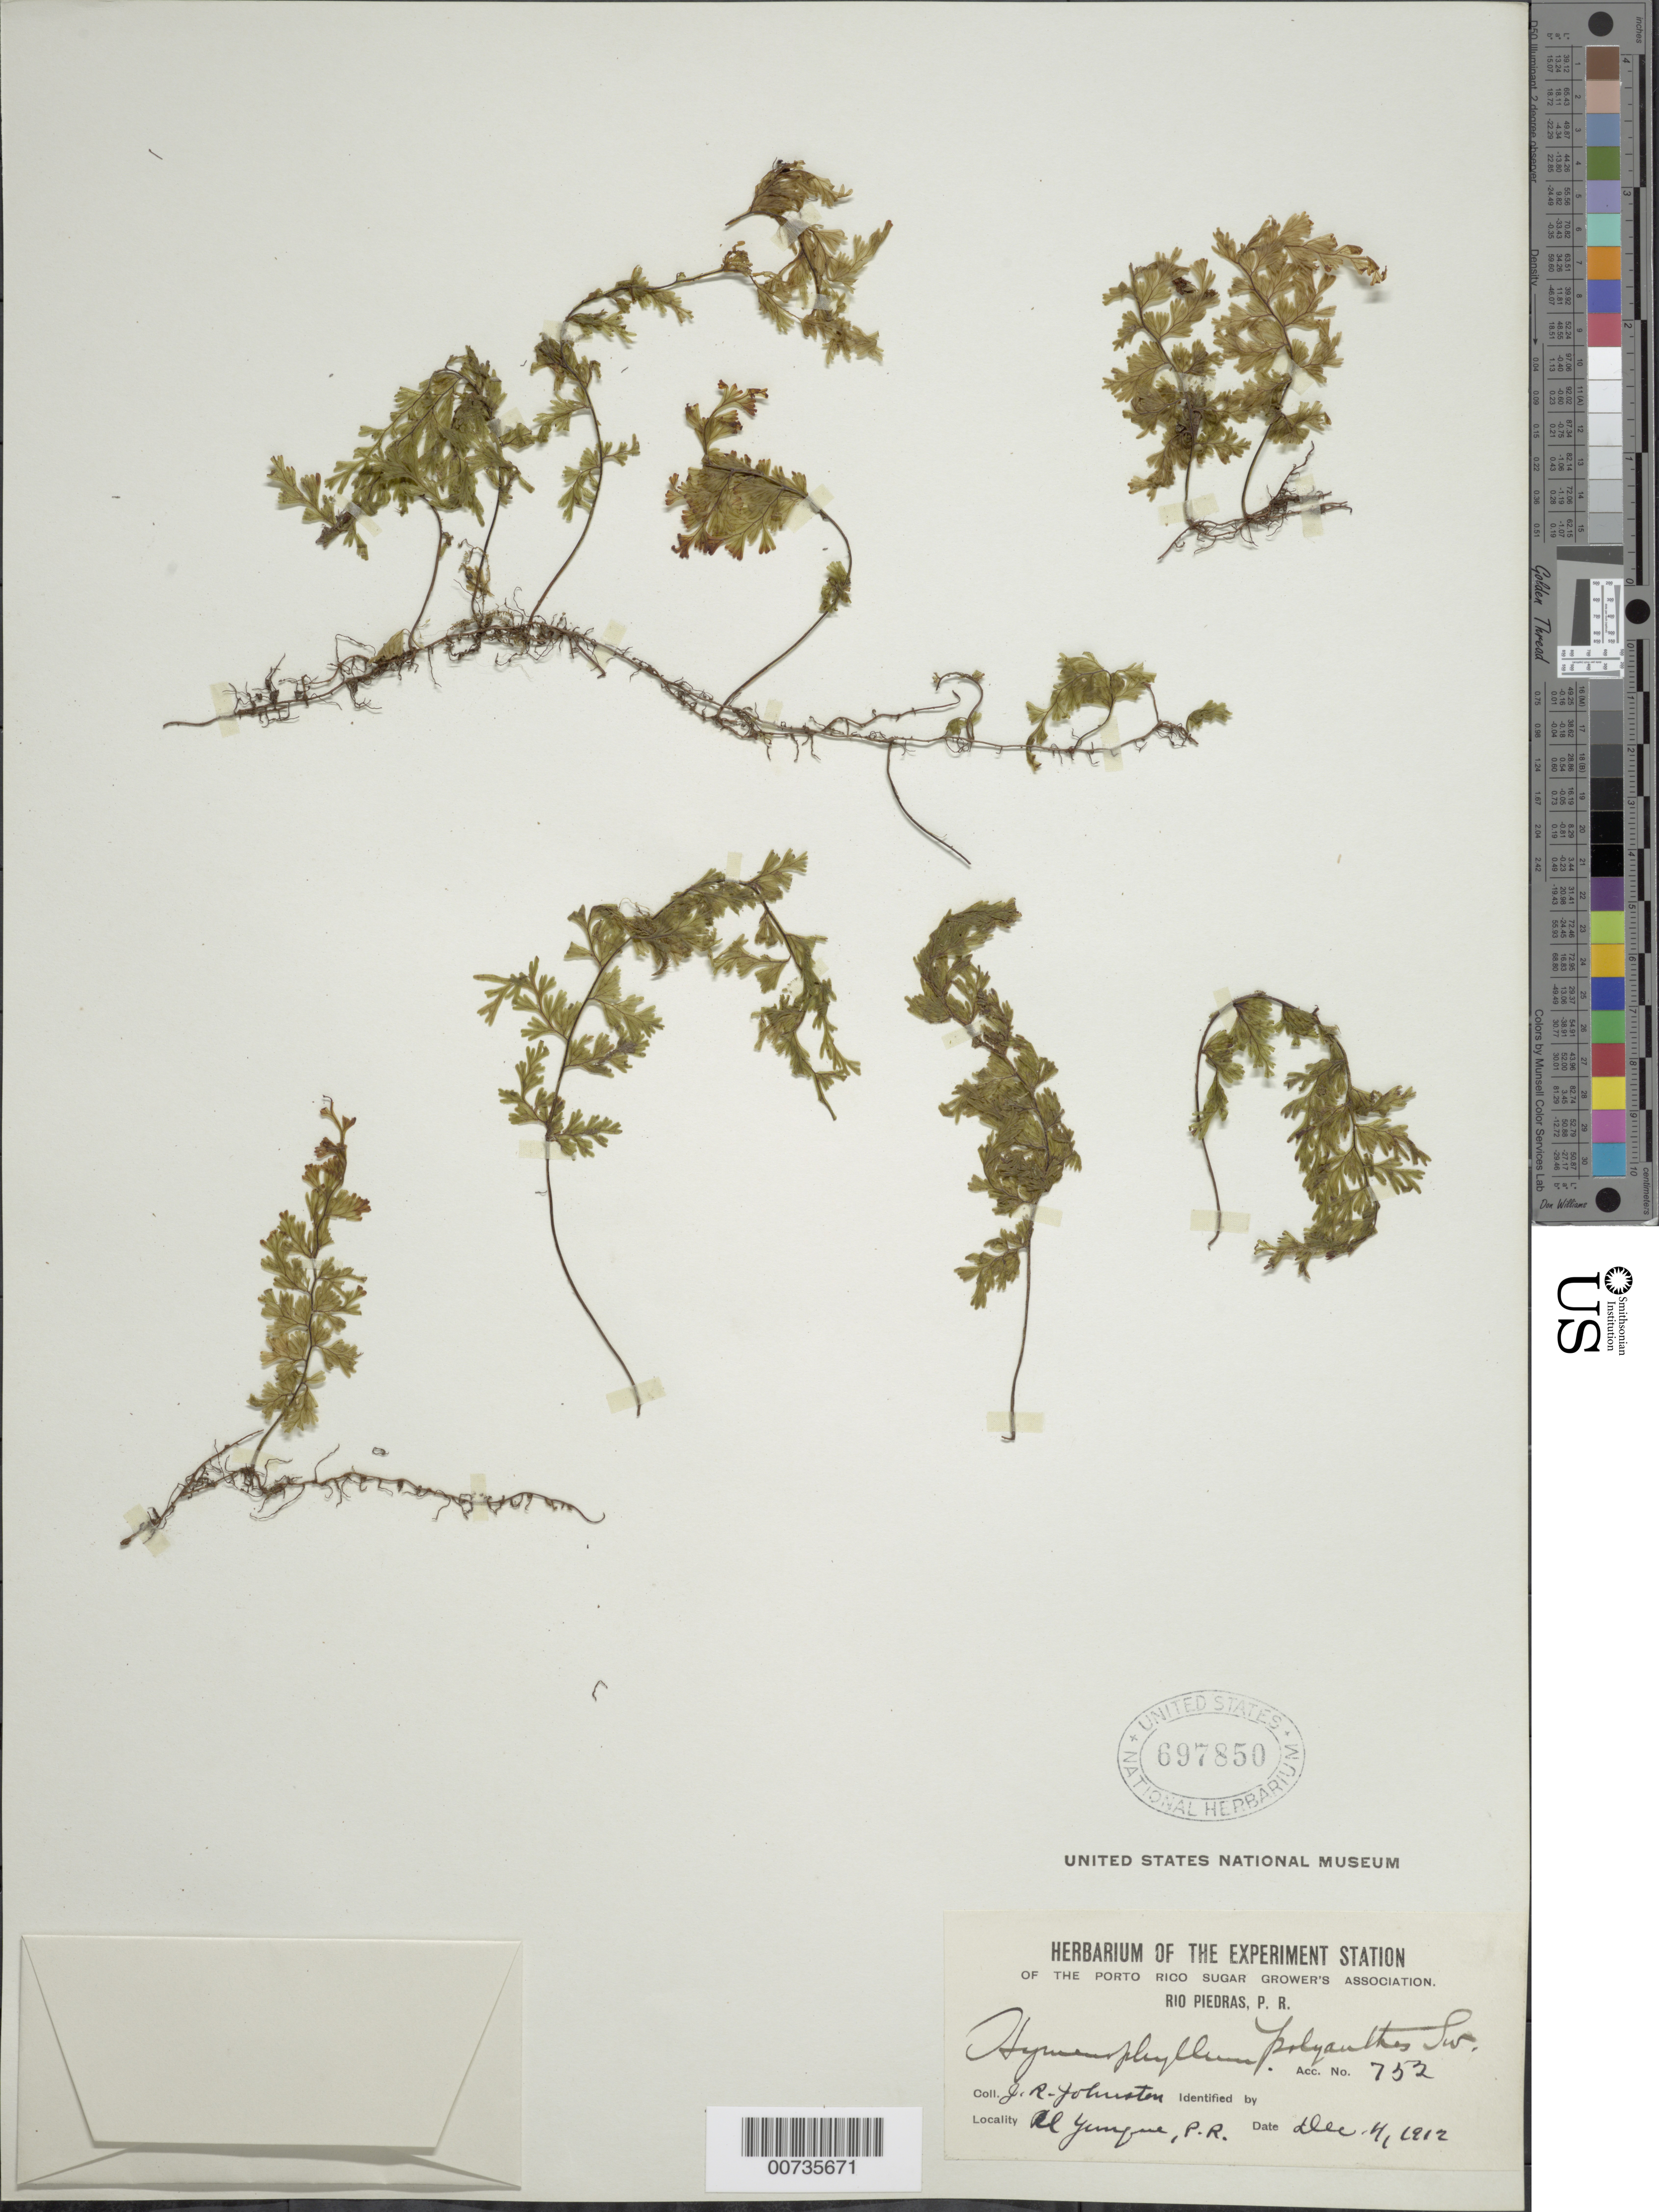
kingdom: Plantae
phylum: Tracheophyta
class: Polypodiopsida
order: Hymenophyllales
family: Hymenophyllaceae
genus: Hymenophyllum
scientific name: Hymenophyllum polyanthos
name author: (Sw.) Sw.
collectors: J. Johnston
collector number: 752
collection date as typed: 04 Dec 1912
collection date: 1912-12-04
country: Puerto Rico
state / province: Río Grande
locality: El Yunque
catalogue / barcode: US 697850